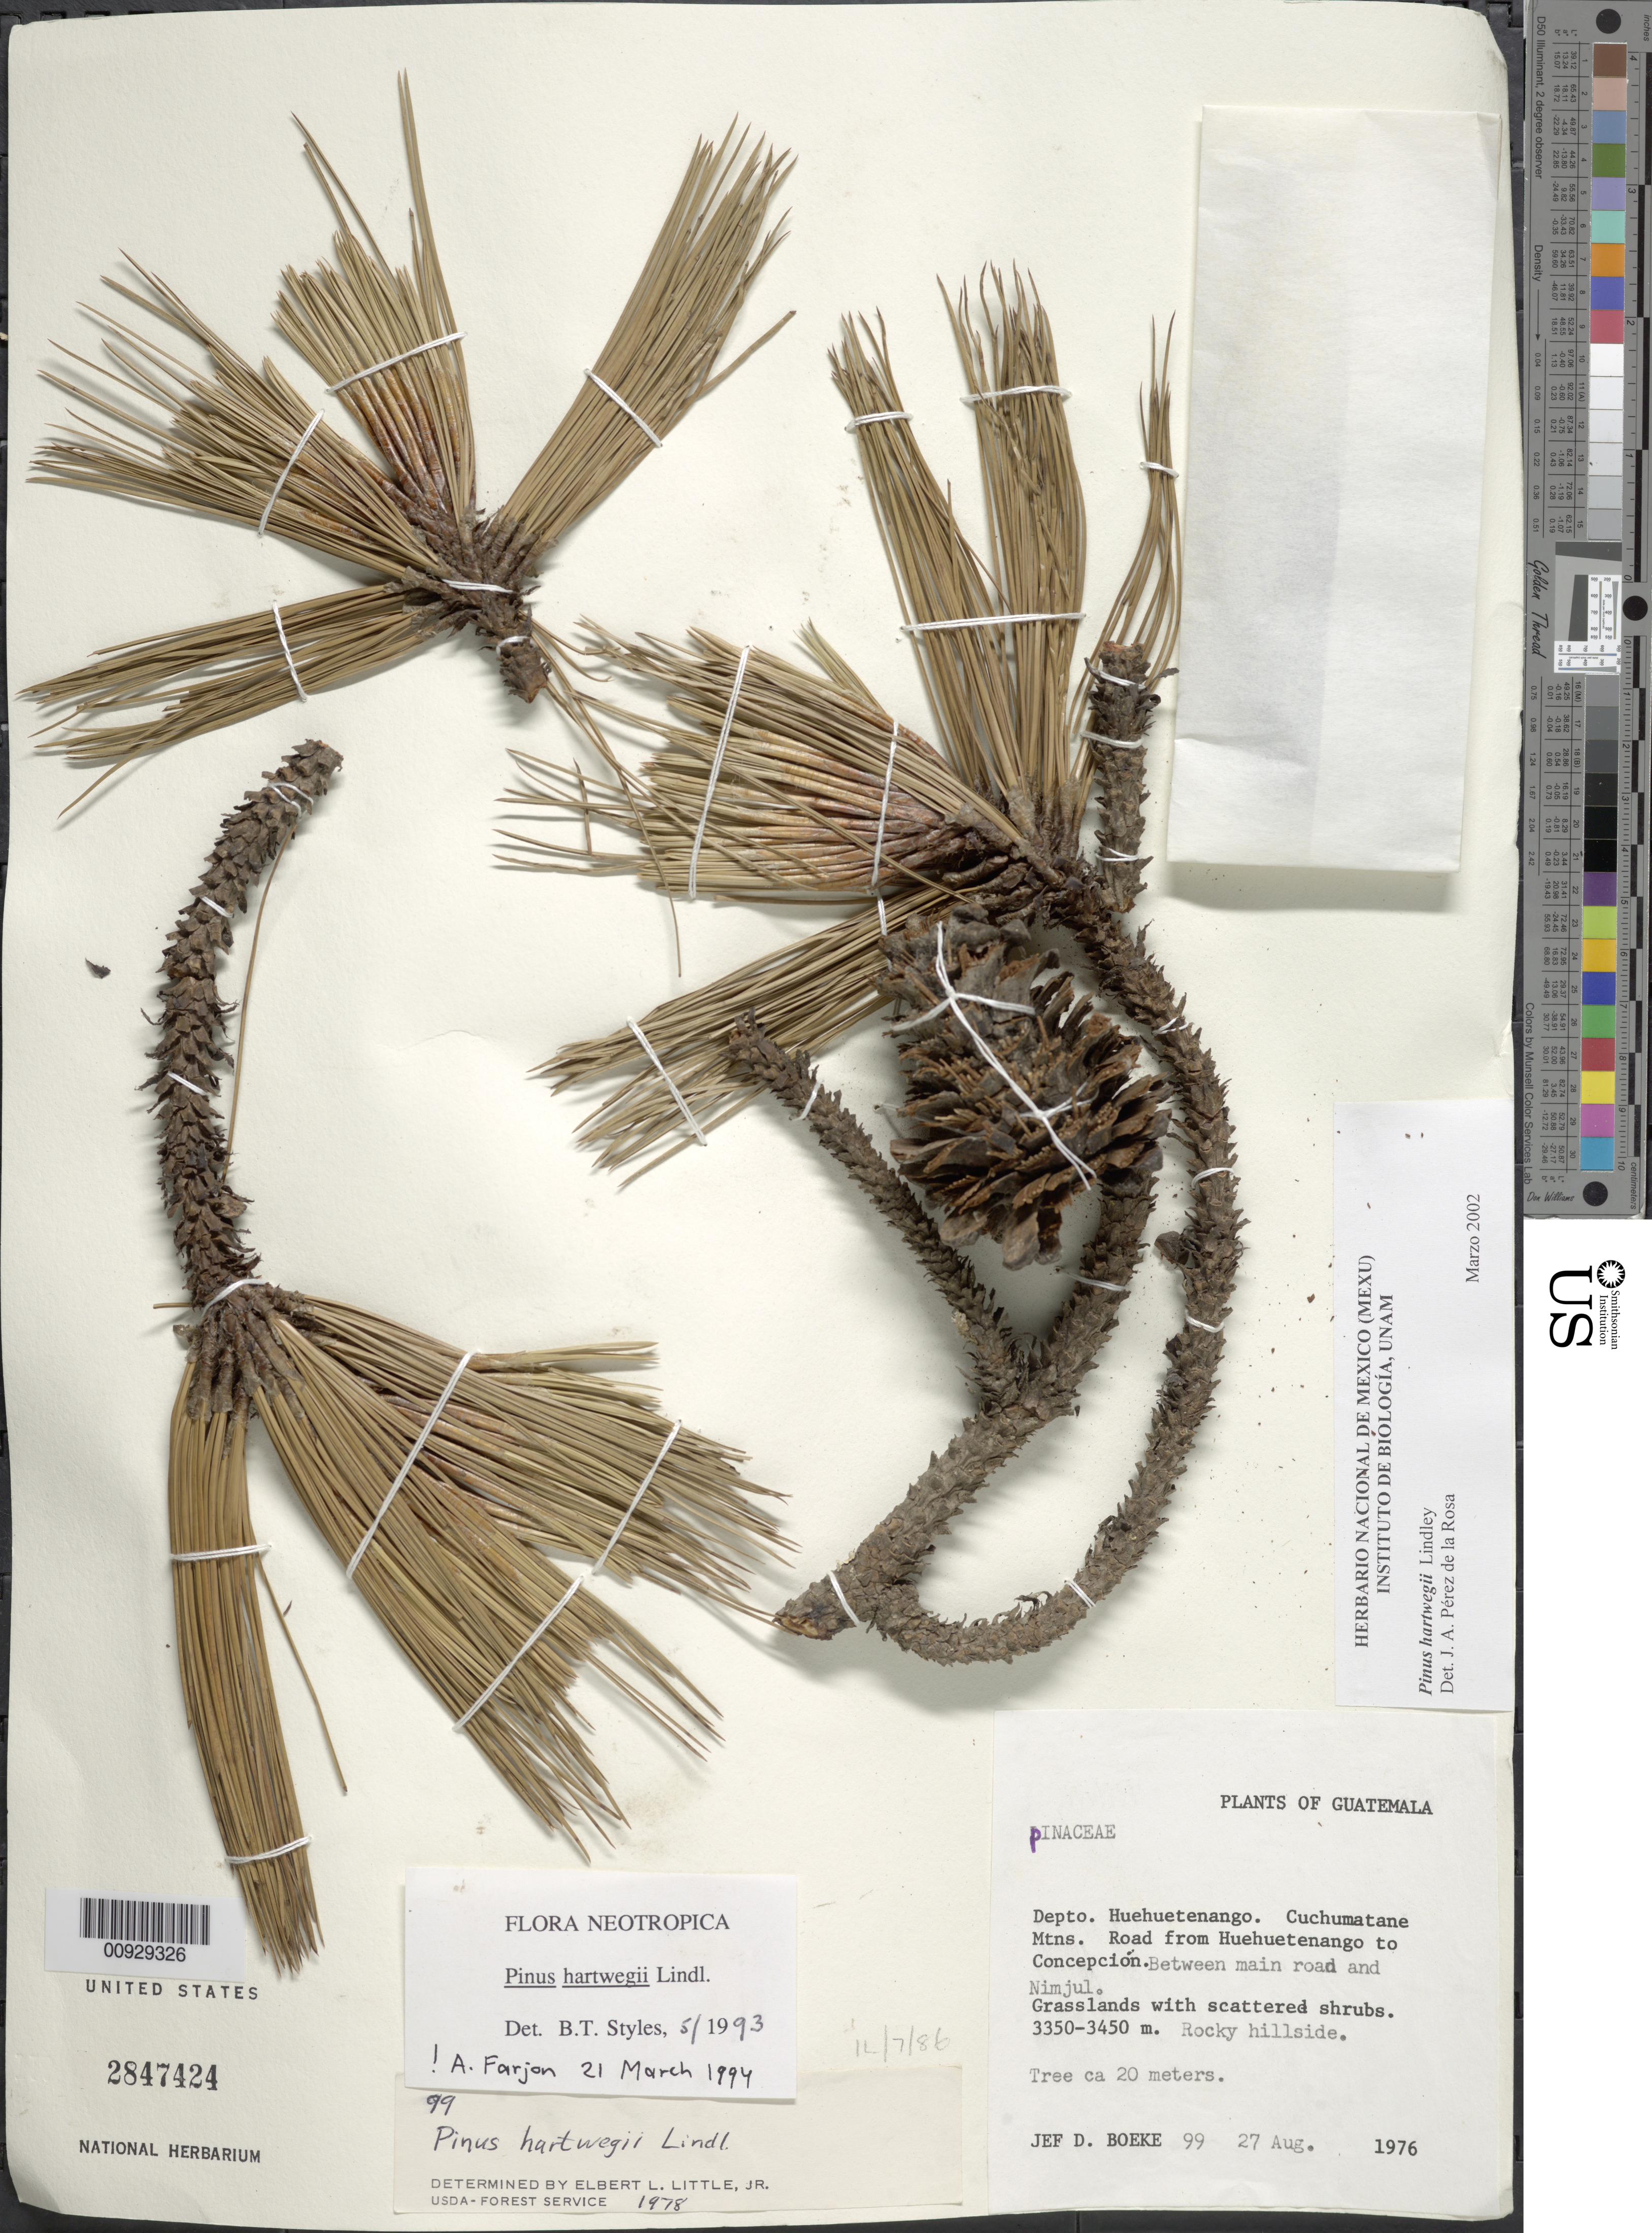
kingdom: Plantae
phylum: Tracheophyta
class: Pinopsida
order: Pinales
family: Pinaceae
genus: Pinus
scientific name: Pinus hartwegii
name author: Lindl.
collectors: J. D. Boeke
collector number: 99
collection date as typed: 27 Aug 1976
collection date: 1976-08-27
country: Guatemala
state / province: Huehuetenango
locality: Cuchumatane Mountains. Road from Huehuetenango to Concepción. Between main road and Nimjul.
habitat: Rocky hillside. Grassland with scattered shrubs.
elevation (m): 3450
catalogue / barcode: US 2847424